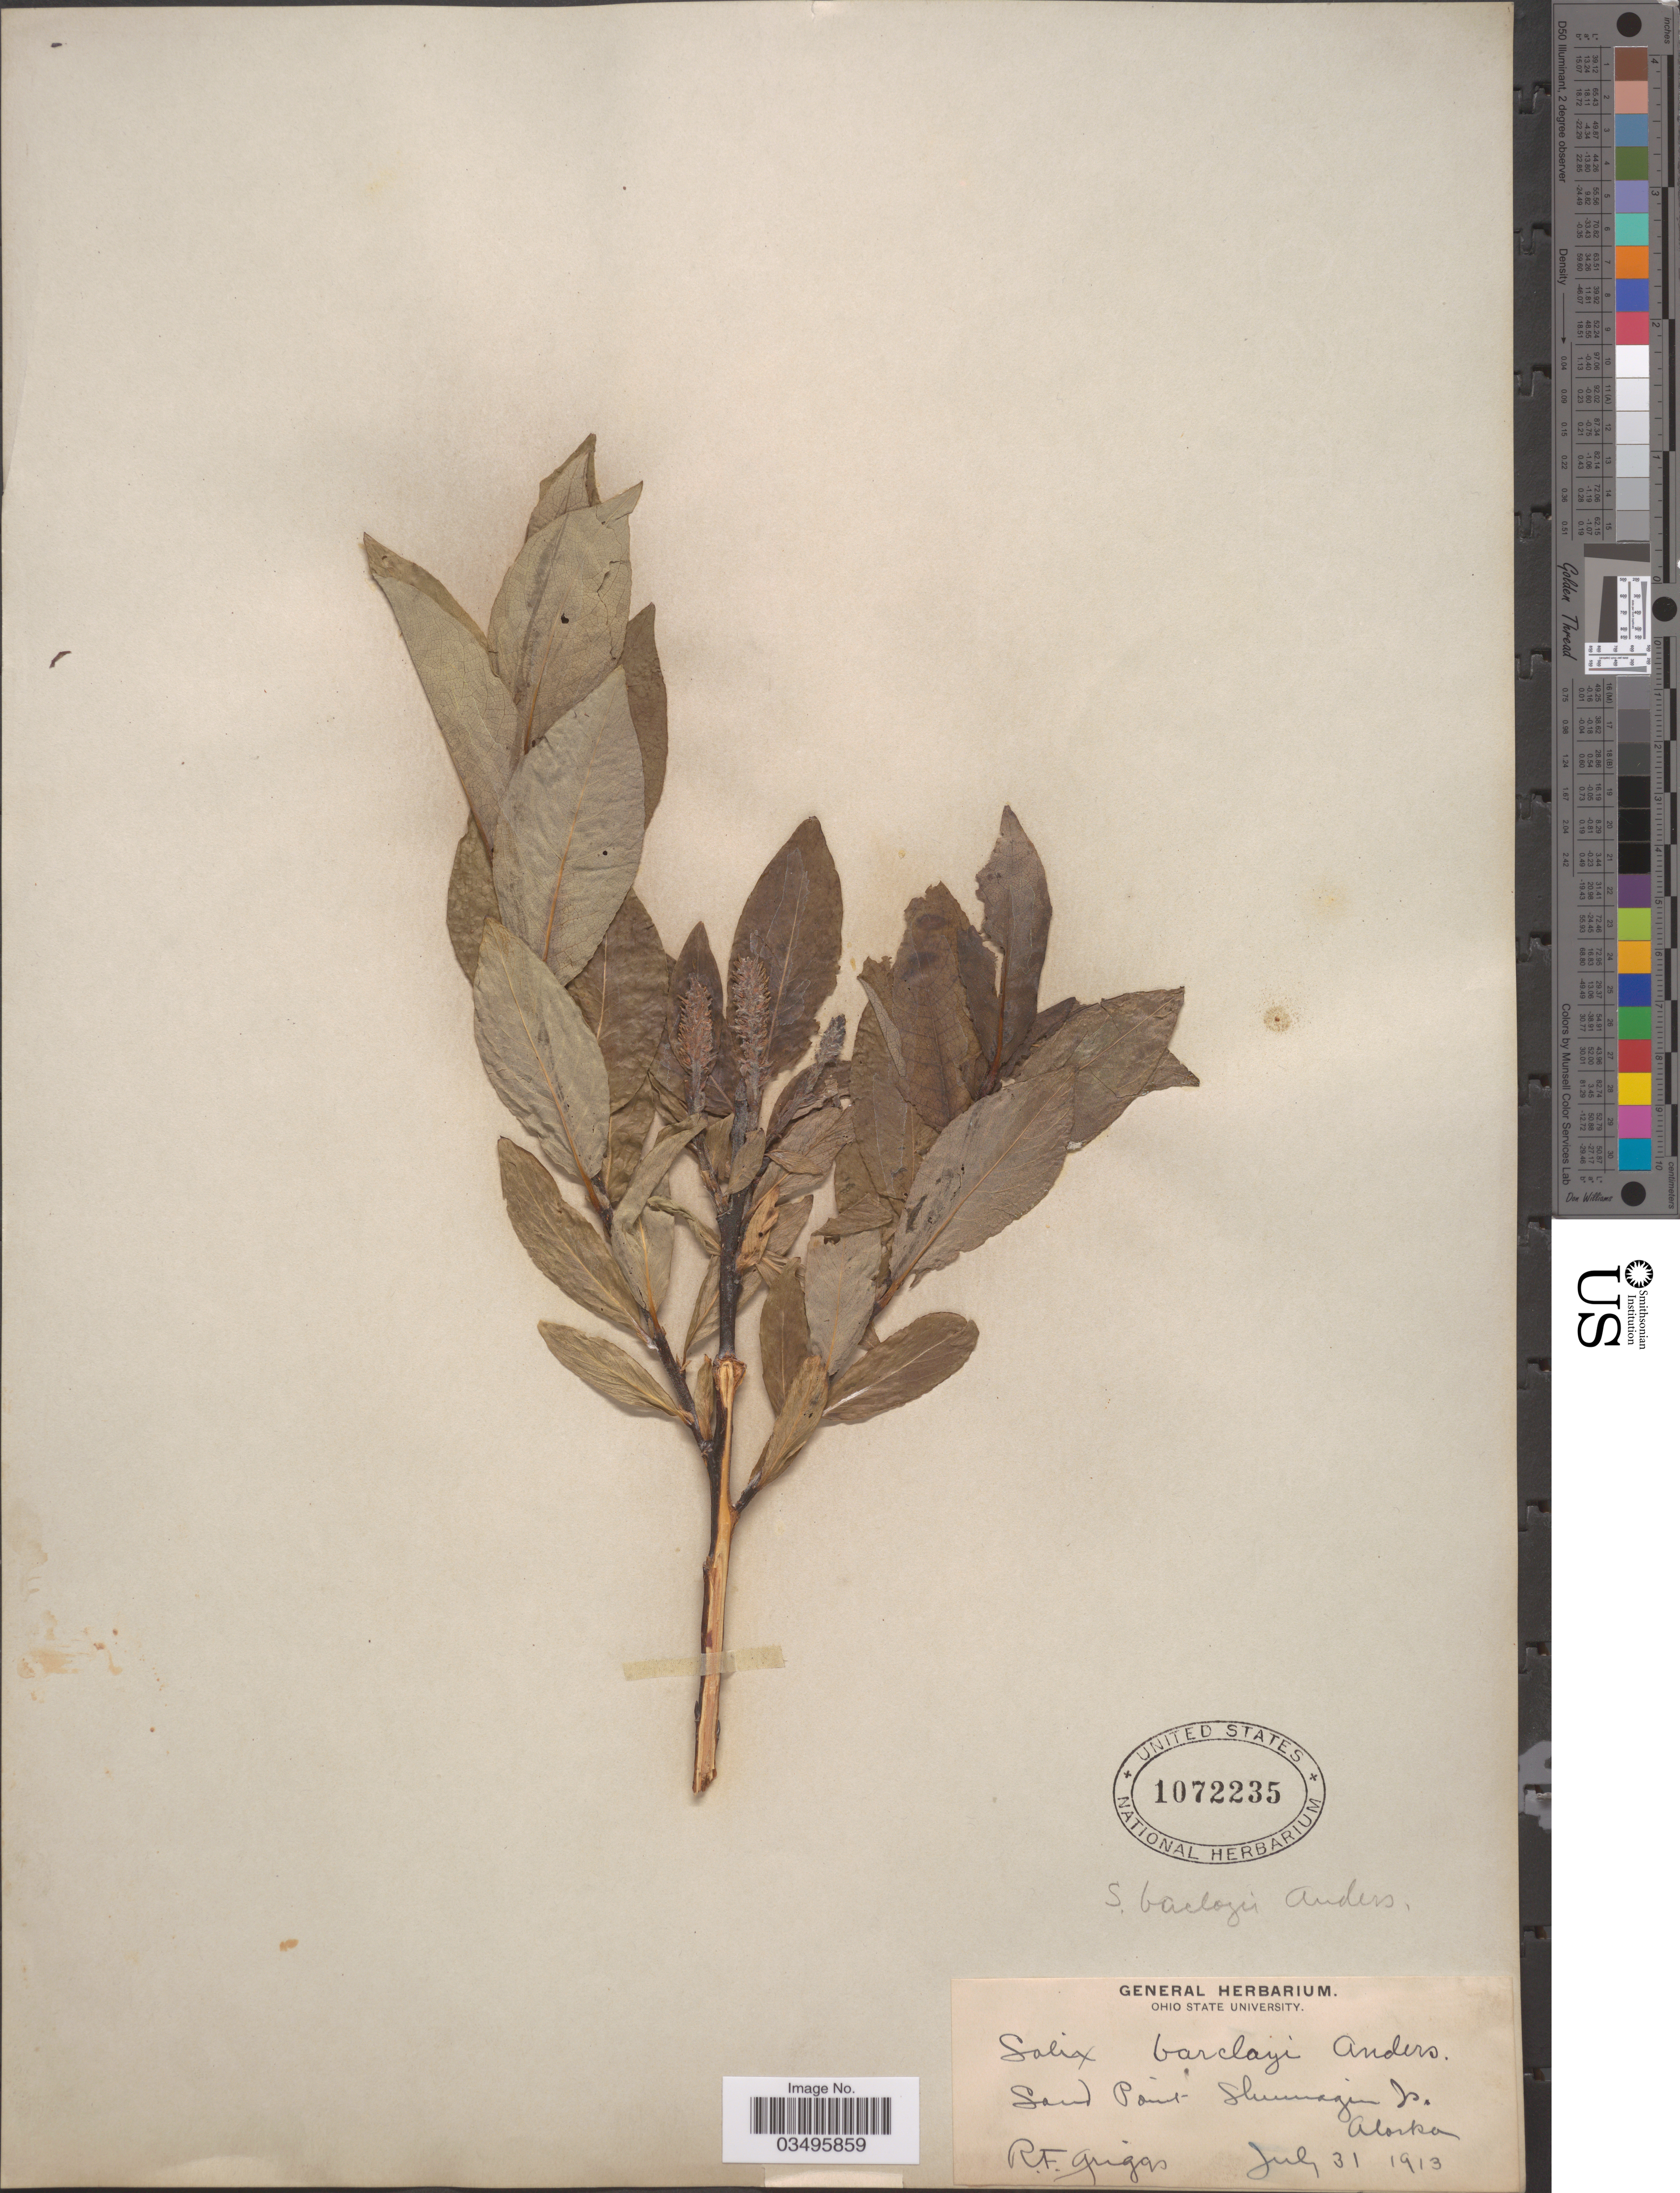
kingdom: Plantae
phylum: Tracheophyta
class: Magnoliopsida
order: Malpighiales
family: Salicaceae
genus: Salix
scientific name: Salix barclayi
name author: Andersson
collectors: R. F. Griggs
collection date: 1913-07-31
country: United States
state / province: Alaska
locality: Sand Point Skumagin Is.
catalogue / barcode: US 1072235